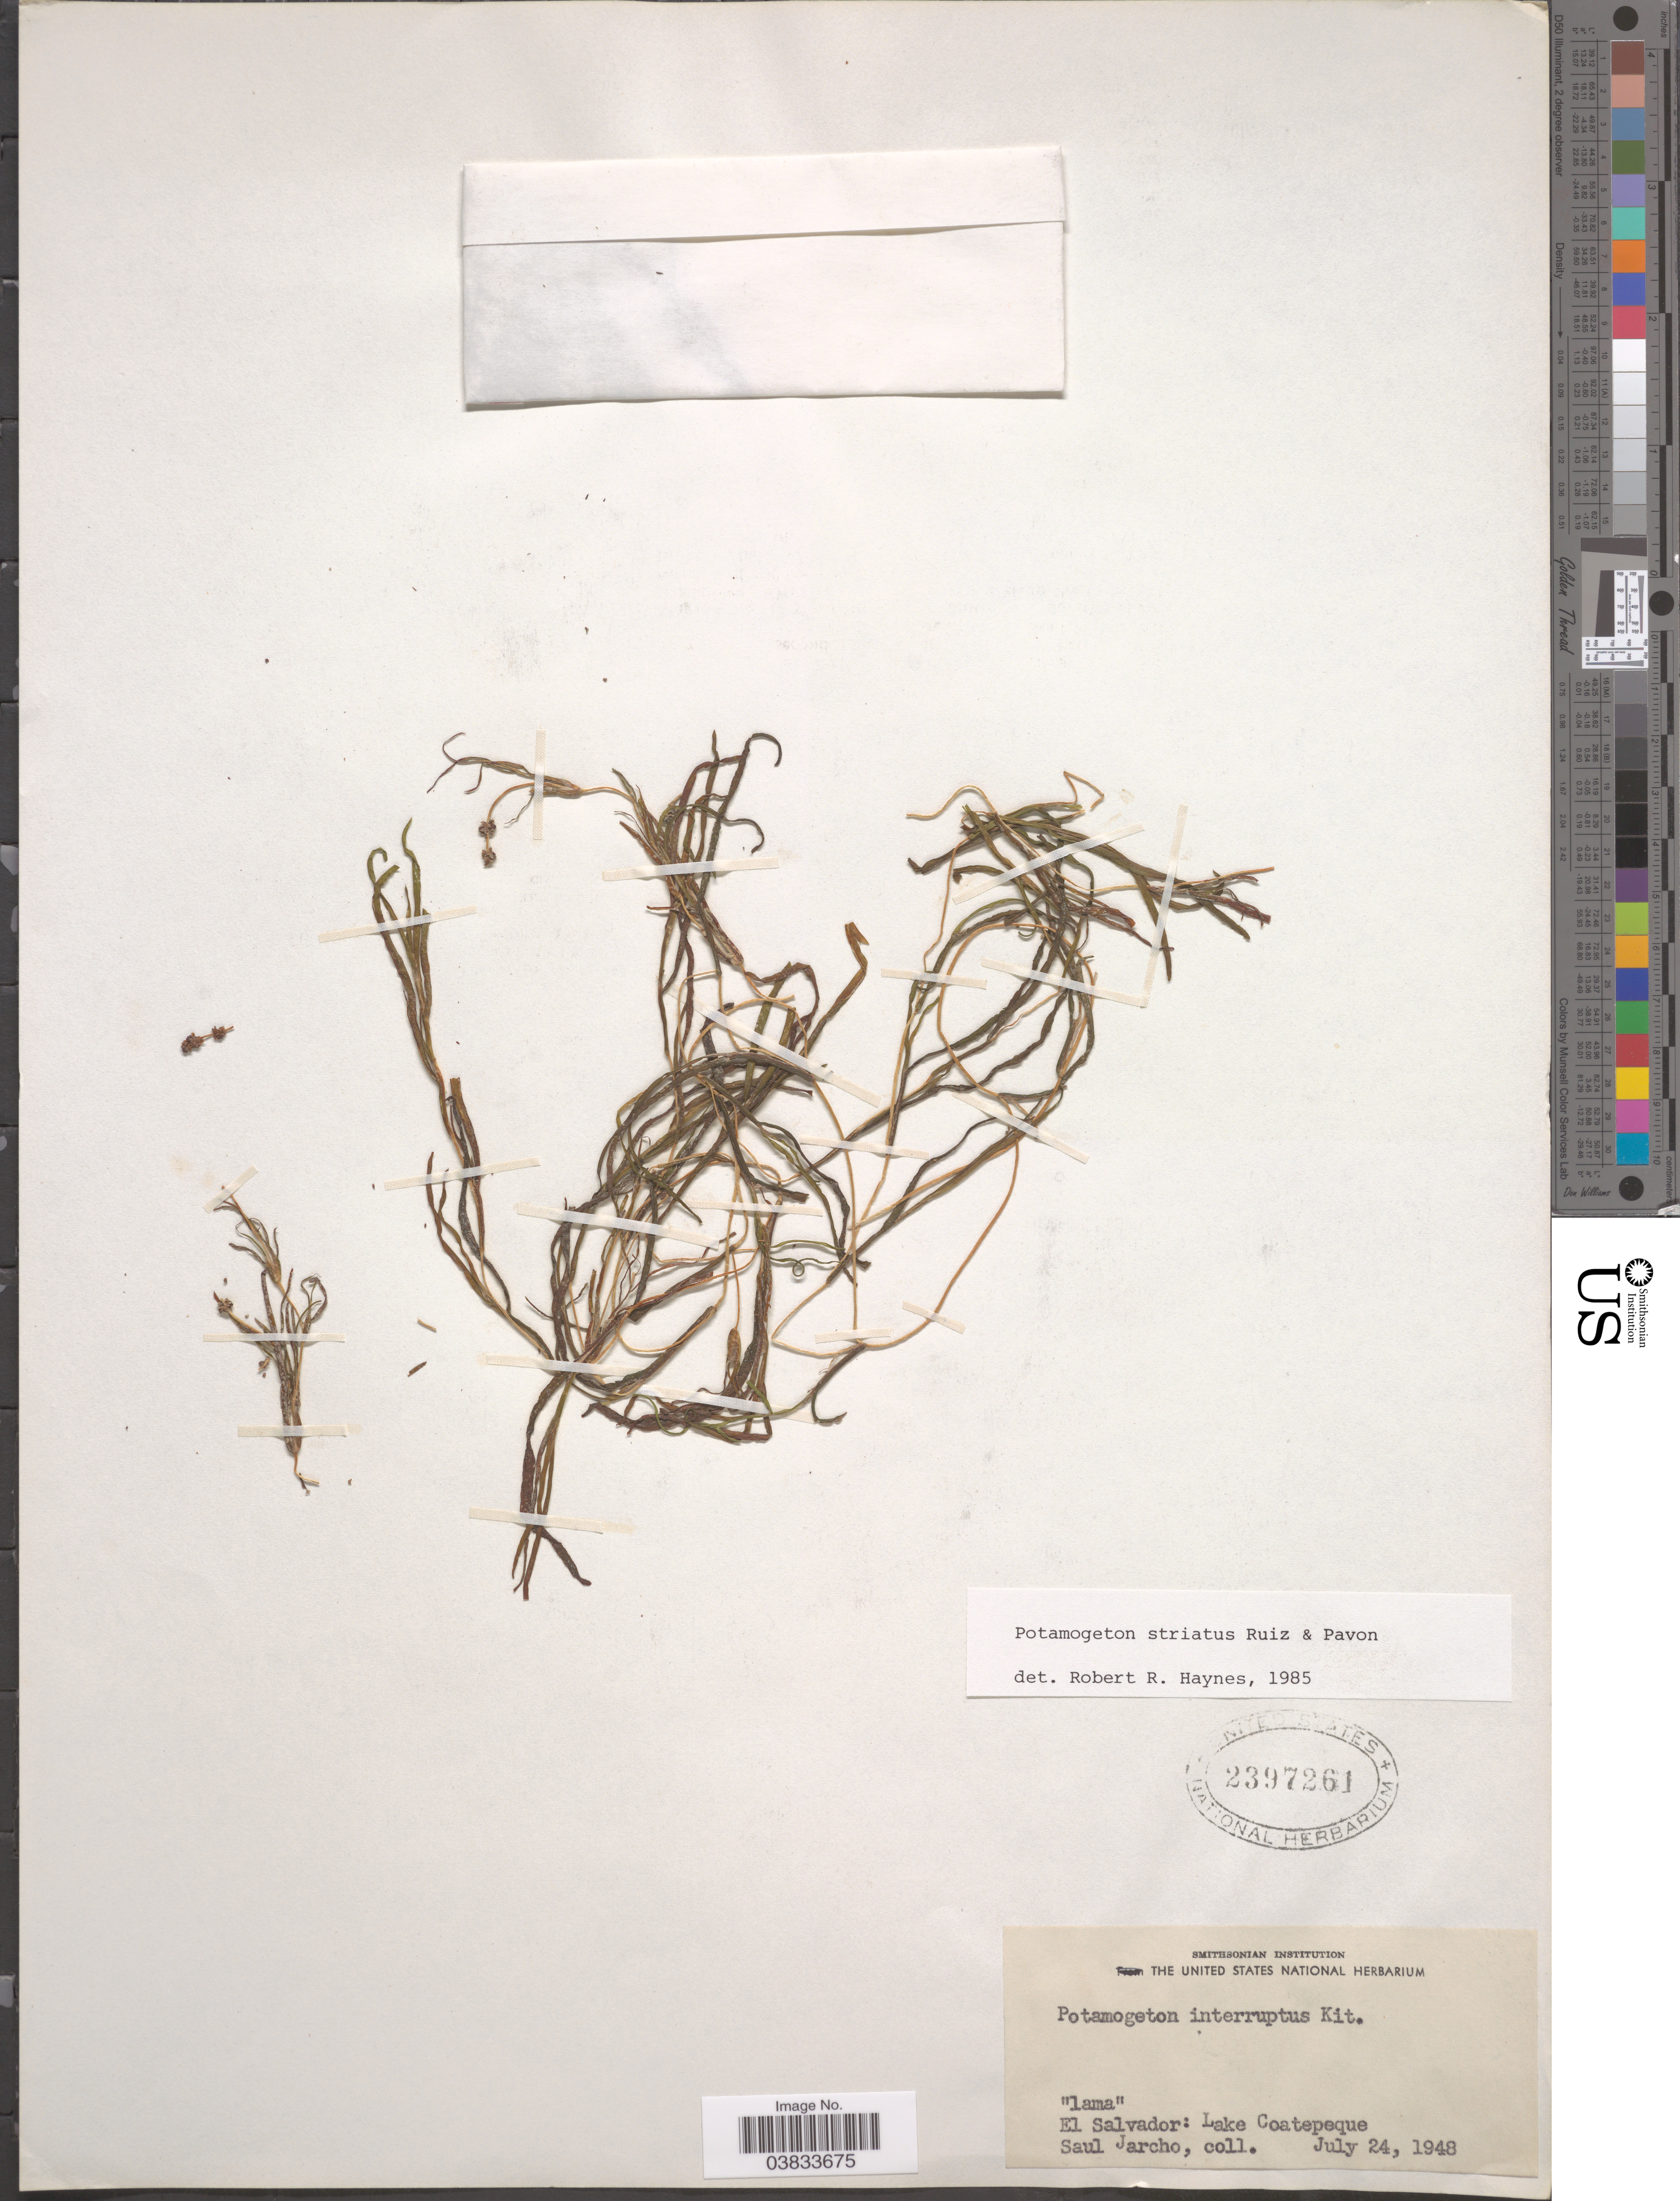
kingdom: Plantae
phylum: Tracheophyta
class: Liliopsida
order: Alismatales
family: Potamogetonaceae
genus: Stuckenia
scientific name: Stuckenia striata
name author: (Ruiz & Pav.) Holub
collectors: S. Jarcho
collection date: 1948-07-24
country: El Salvador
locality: Lake Coatepeque.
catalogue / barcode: US 2397261